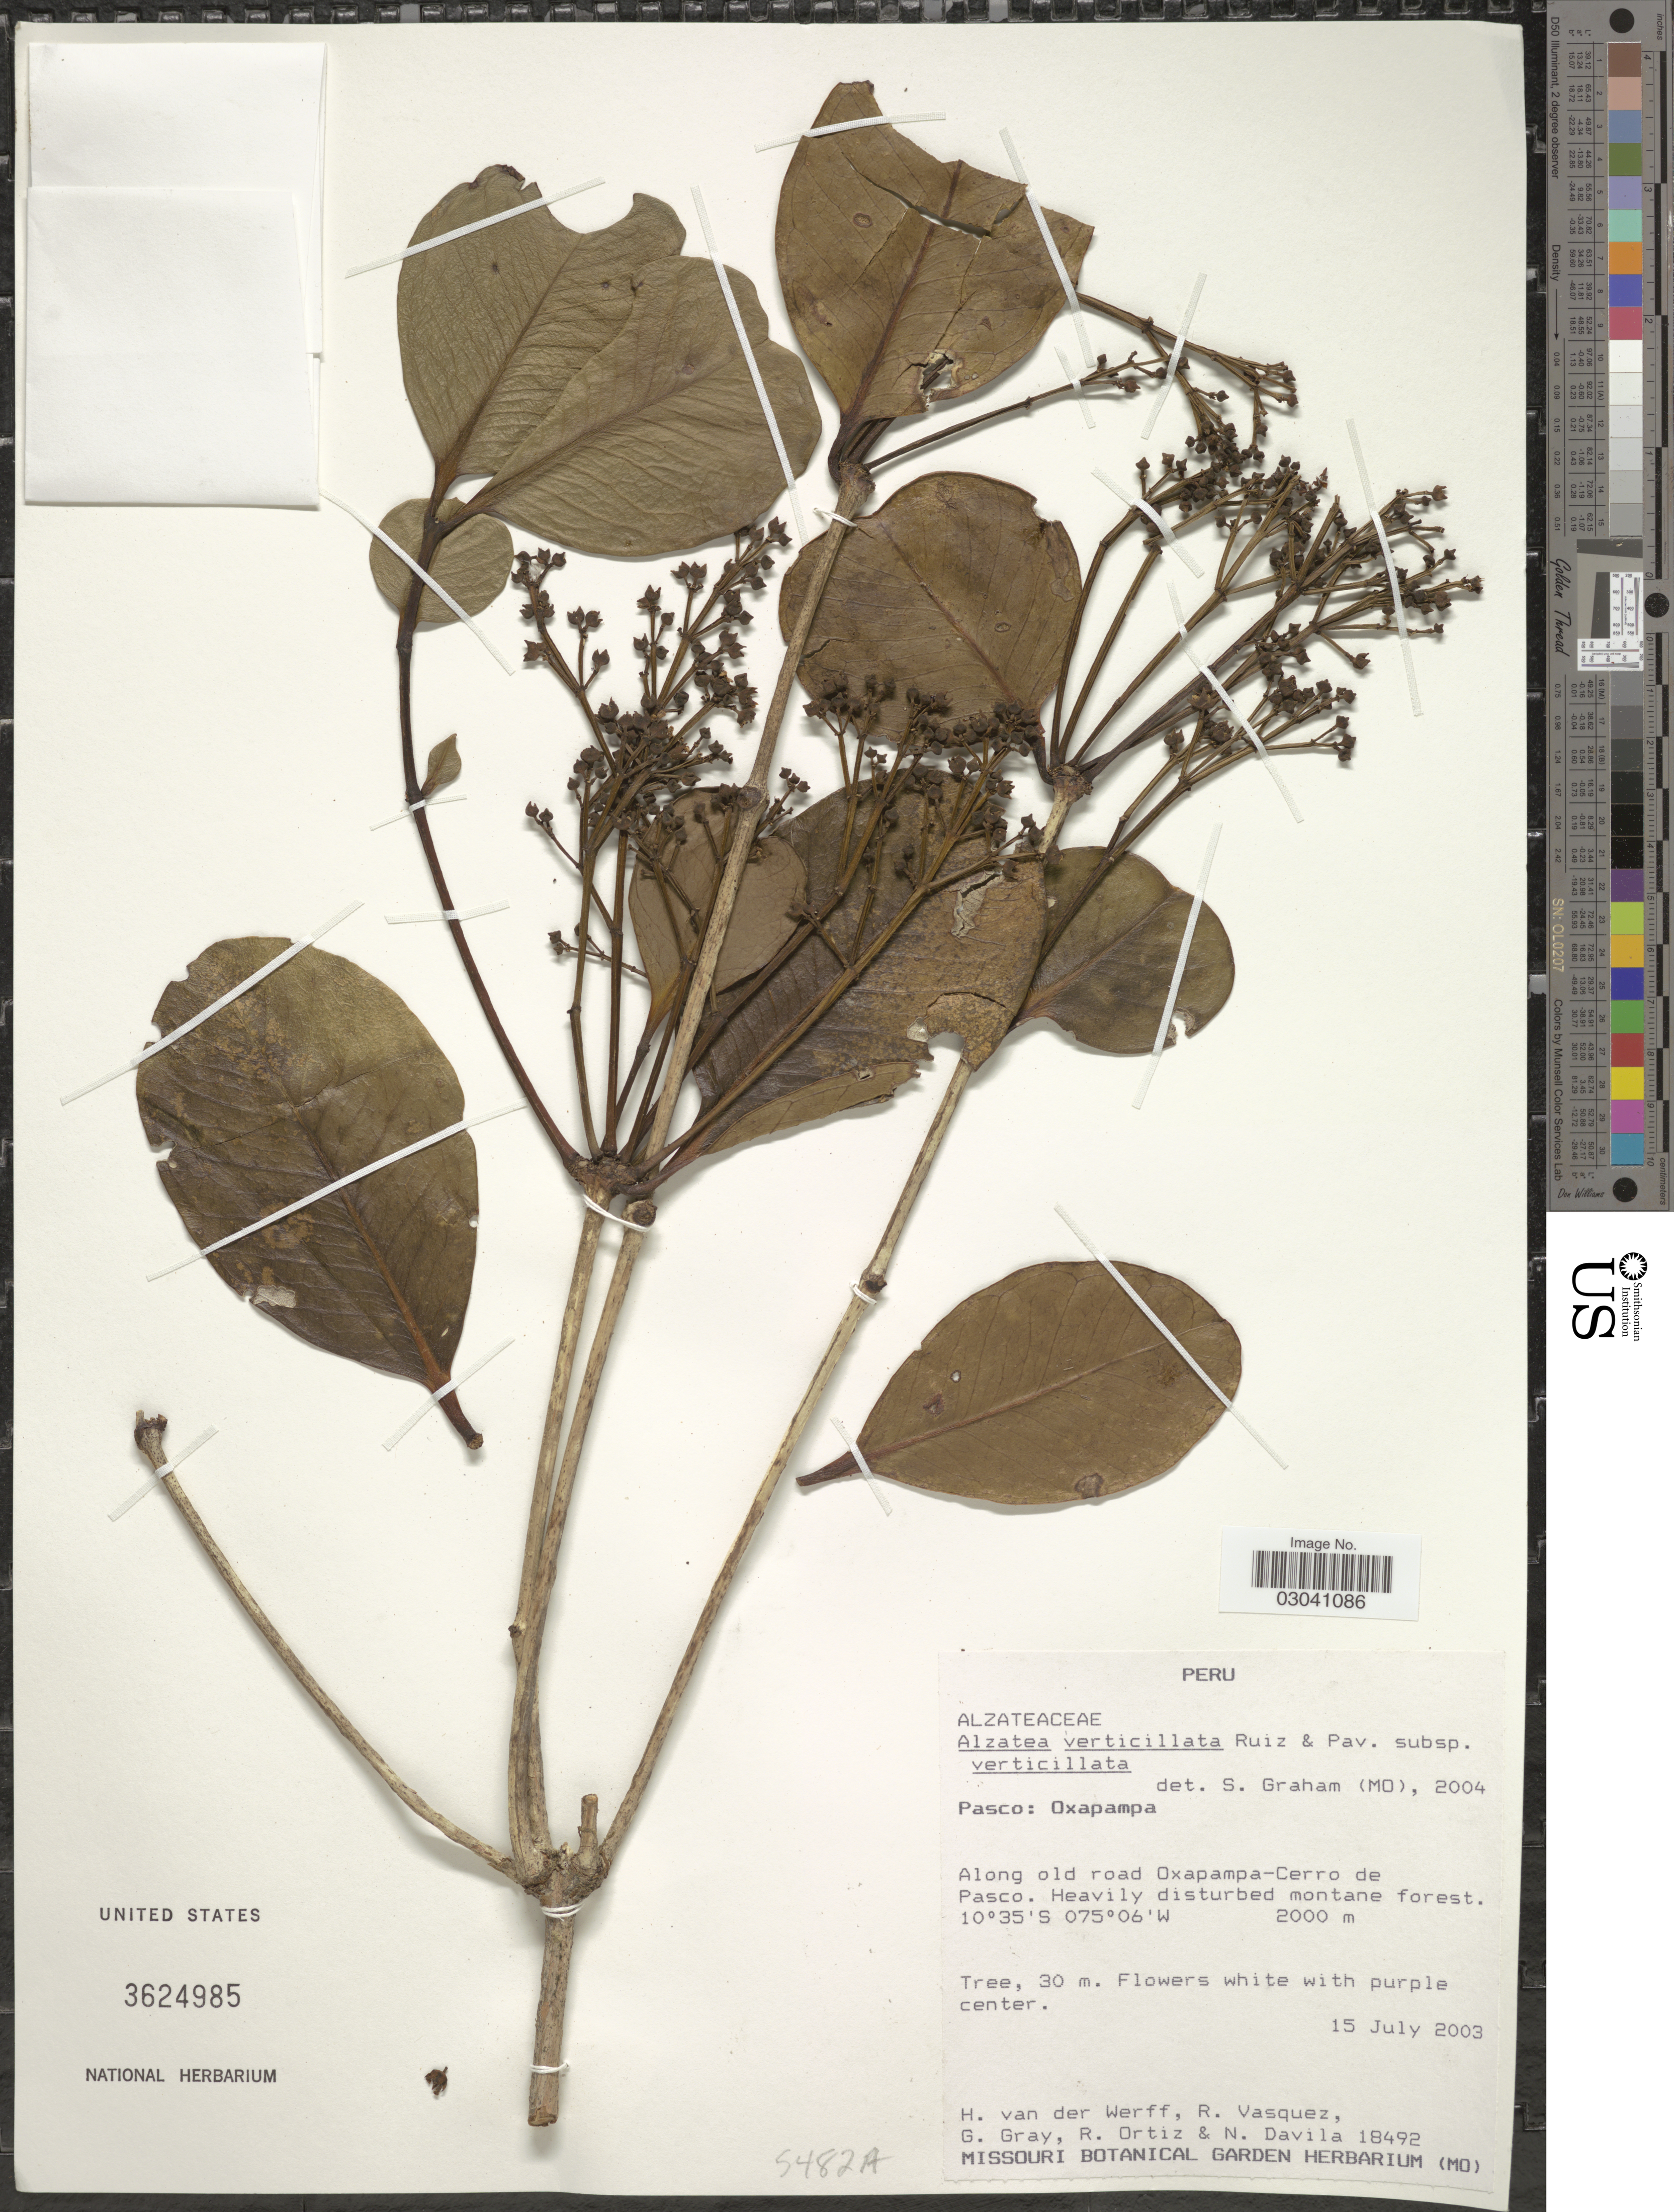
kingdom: Plantae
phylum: Tracheophyta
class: Magnoliopsida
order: Myrtales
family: Alzateaceae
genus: Alzatea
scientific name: Alzatea verticillata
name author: Ruiz & Pav.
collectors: H. van der Werff, R. Vasquez, G. Gray, R. Ortiz & N. Dávila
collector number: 18492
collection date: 2003-08-26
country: Peru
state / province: Pasco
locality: Oxapampa. Along old road Oxapampa-Cerro de Pasco.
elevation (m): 2000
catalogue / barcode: US 3624985